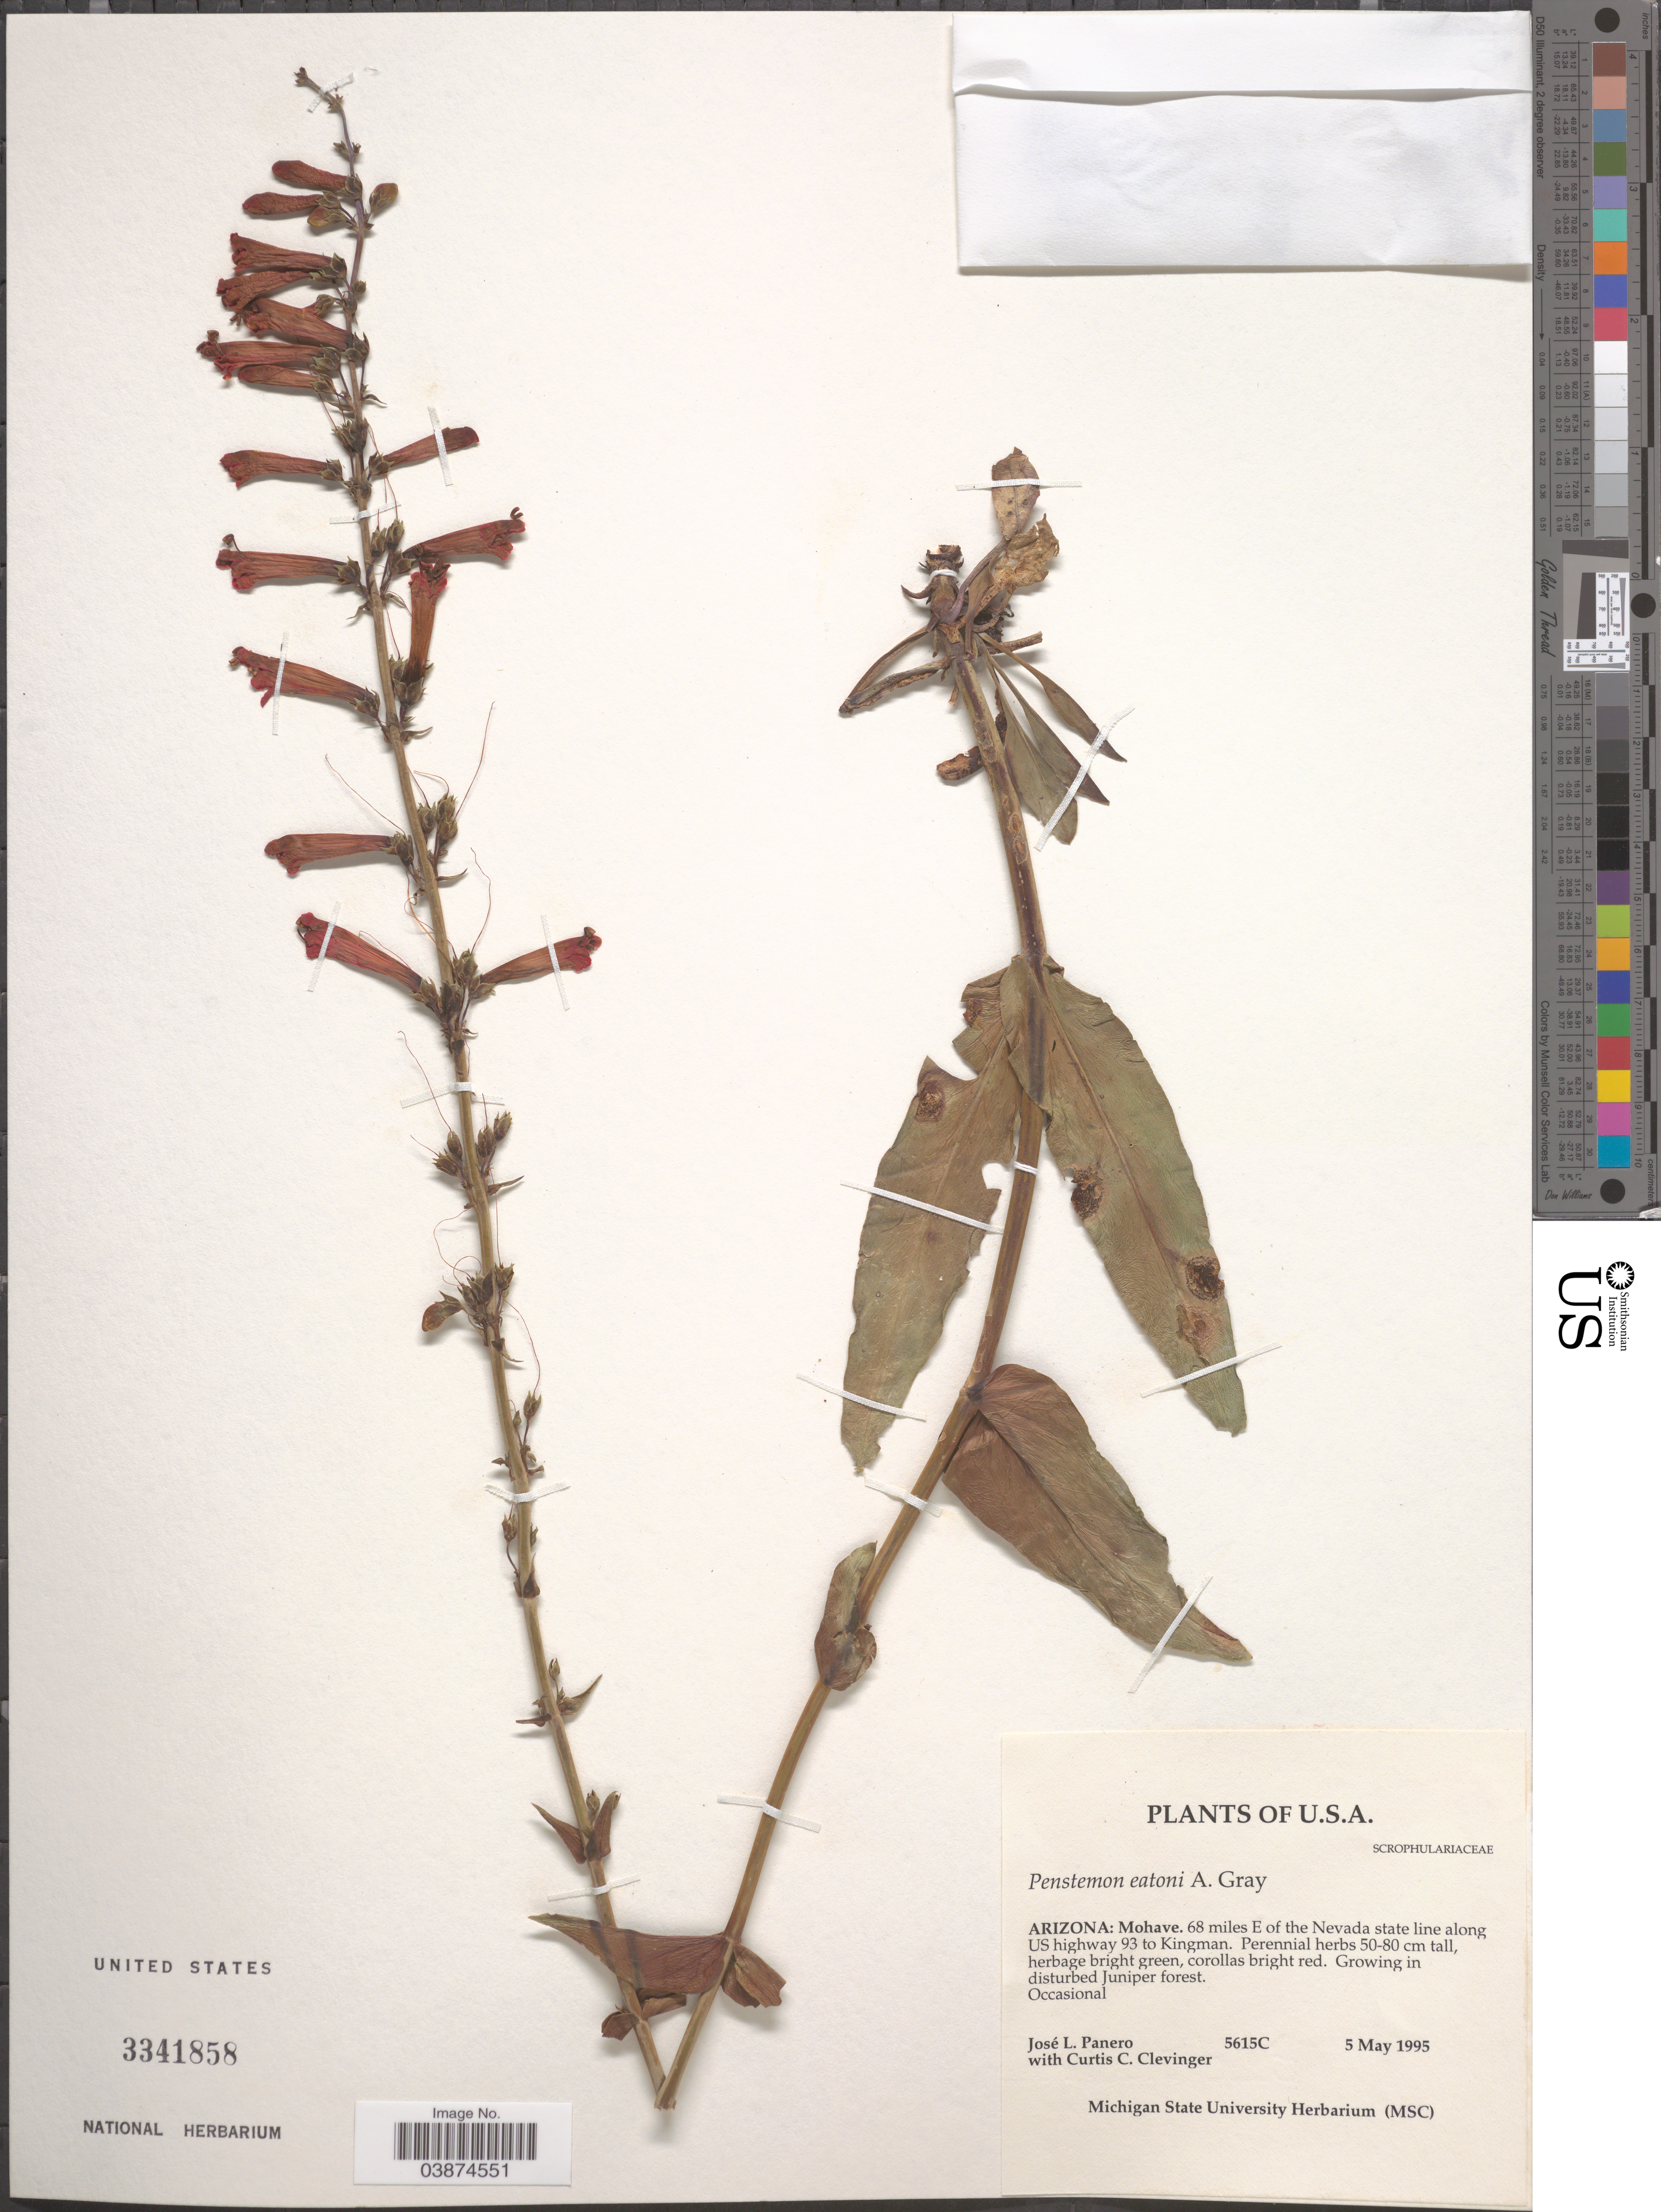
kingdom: Plantae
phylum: Tracheophyta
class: Magnoliopsida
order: Lamiales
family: Plantaginaceae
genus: Penstemon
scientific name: Penstemon eatonii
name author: A. Gray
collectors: J. L. Panero & C. Clevinger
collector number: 5615C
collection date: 1995-05-05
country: United States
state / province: Arizona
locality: Mohave, 68 miles E of the Nevada state line along US highway 93 to Kingman.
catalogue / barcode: US 3341858